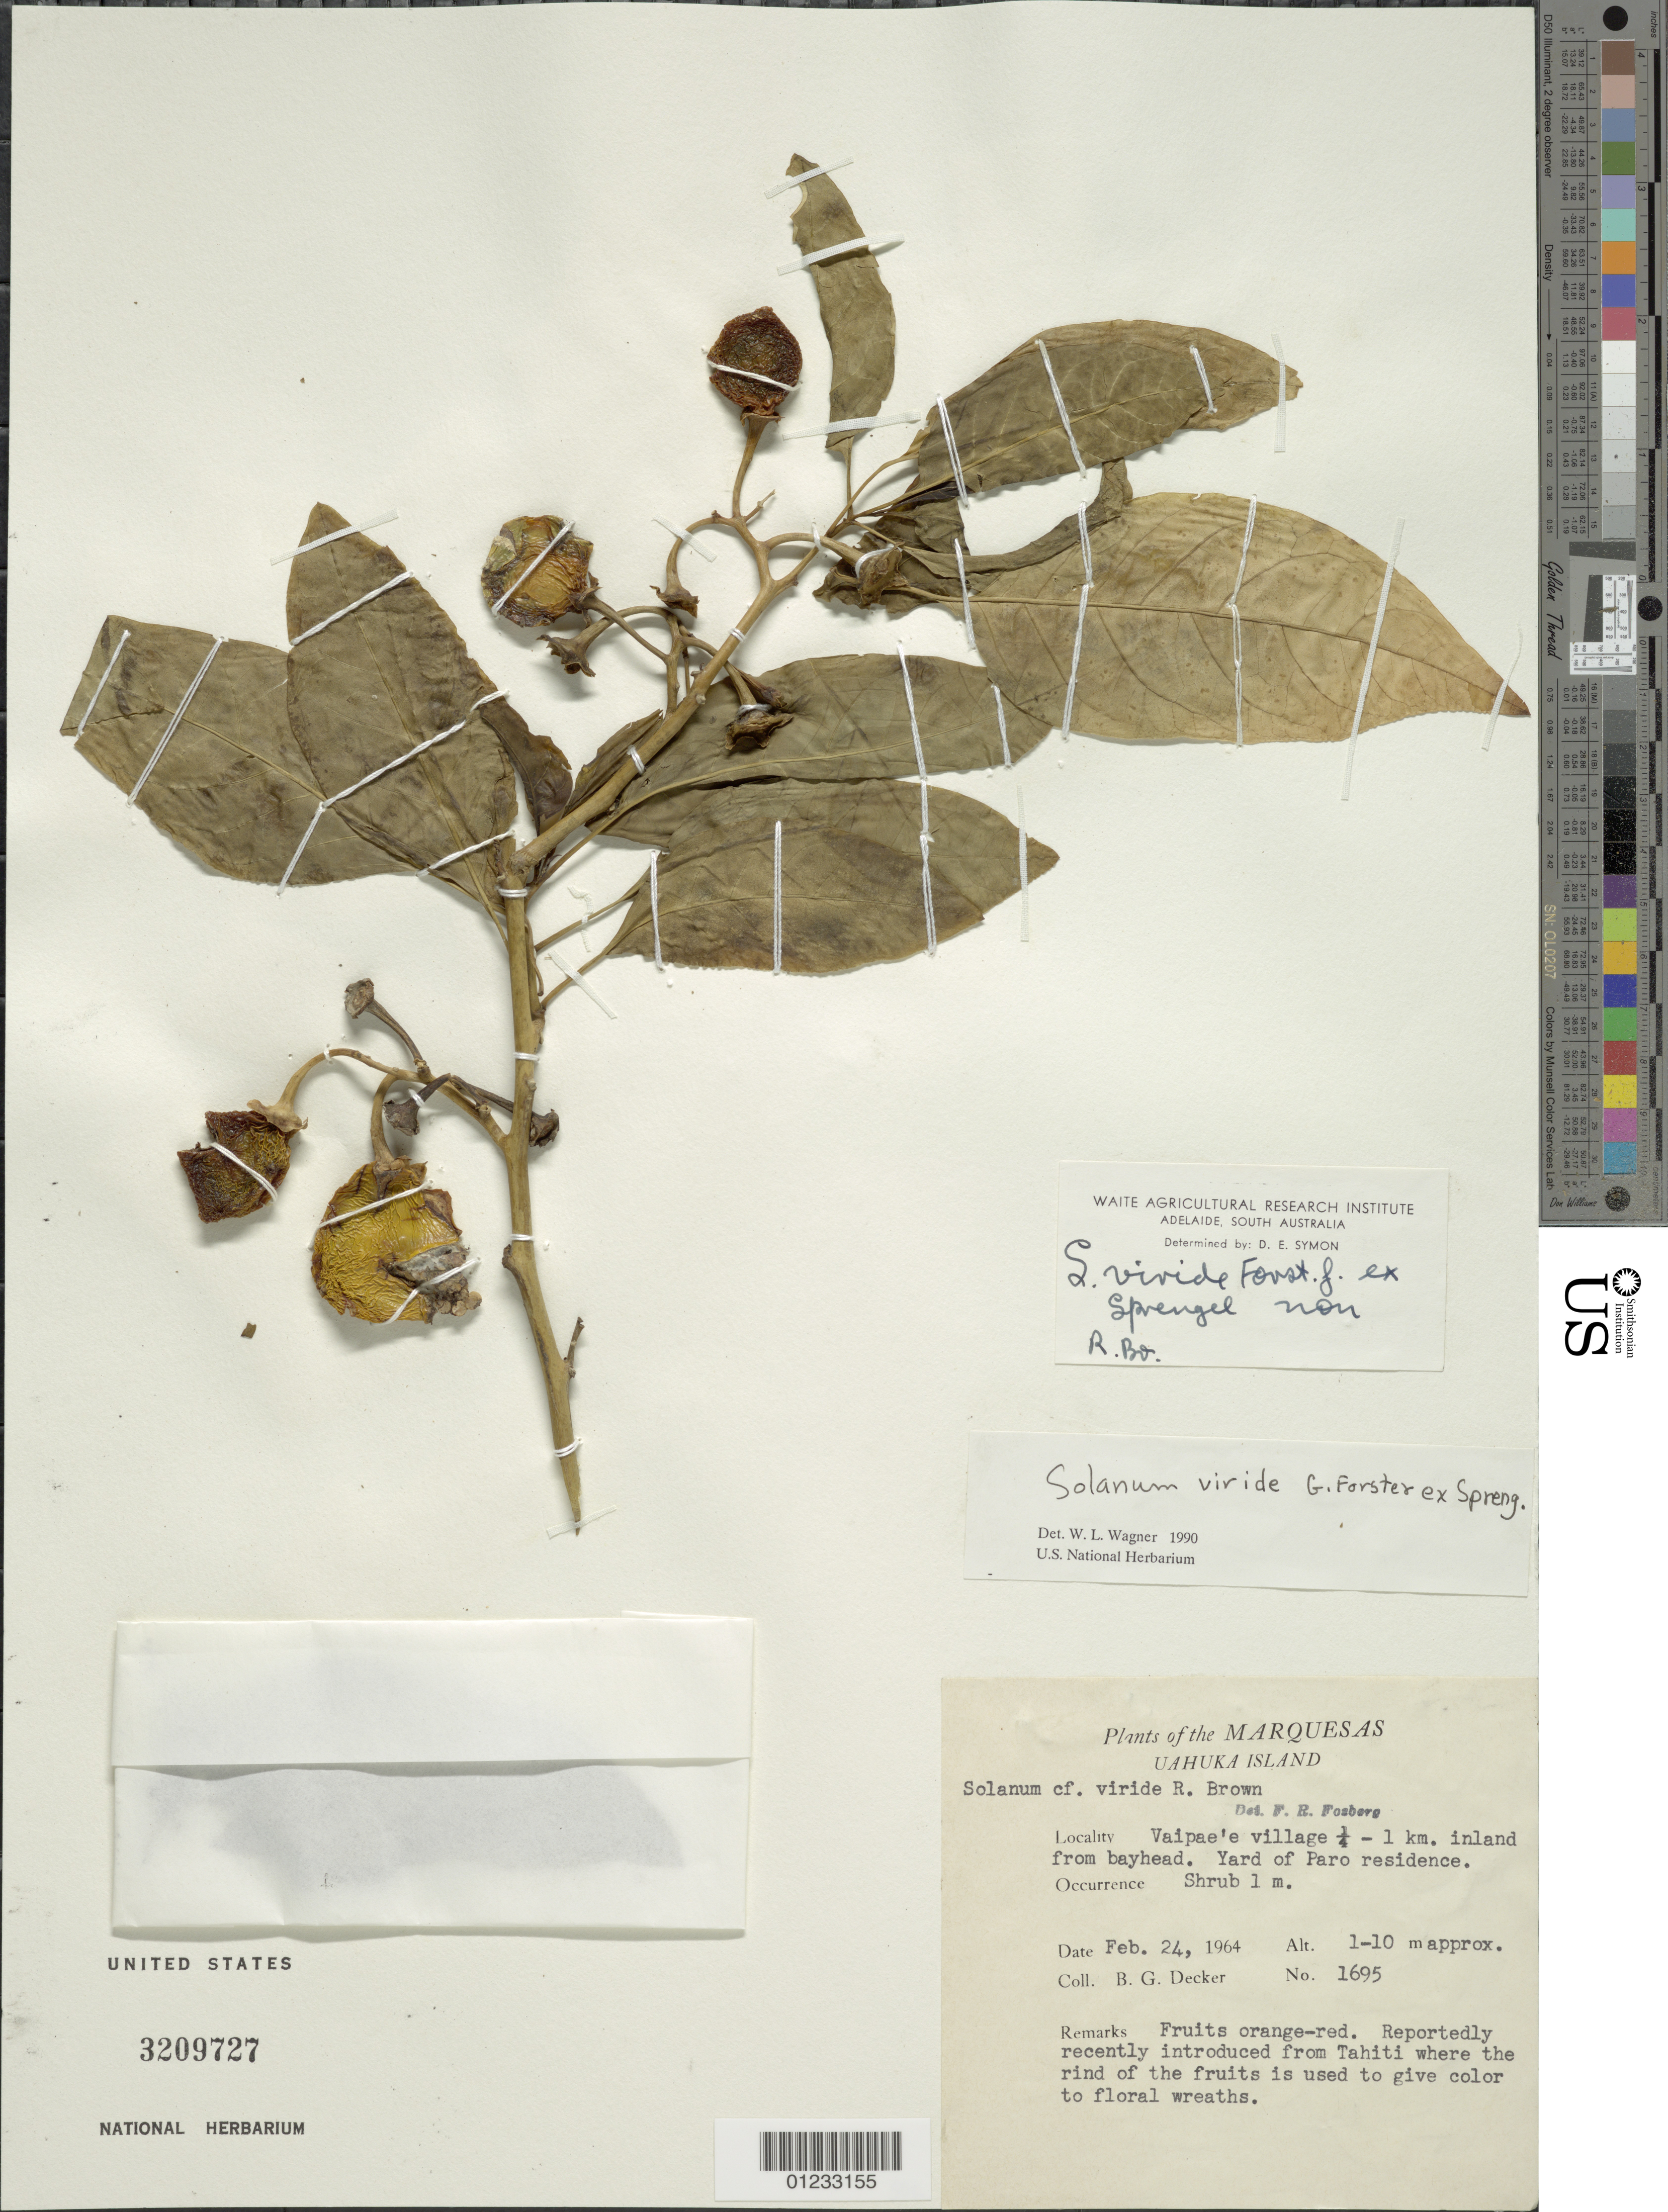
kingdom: Plantae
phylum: Tracheophyta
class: Magnoliopsida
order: Solanales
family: Solanaceae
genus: Solanum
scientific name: Solanum viride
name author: G. Forst. ex Spreng.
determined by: Wagner, W. L., (BOT), Smithsonian Institution - National Museum of Natural History (UNITED STATES)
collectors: B. G. Decker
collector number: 1695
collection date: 1964-02-24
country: French Polynesia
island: Ua Huka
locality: Vaipae'e village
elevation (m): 1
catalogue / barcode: US 3209727